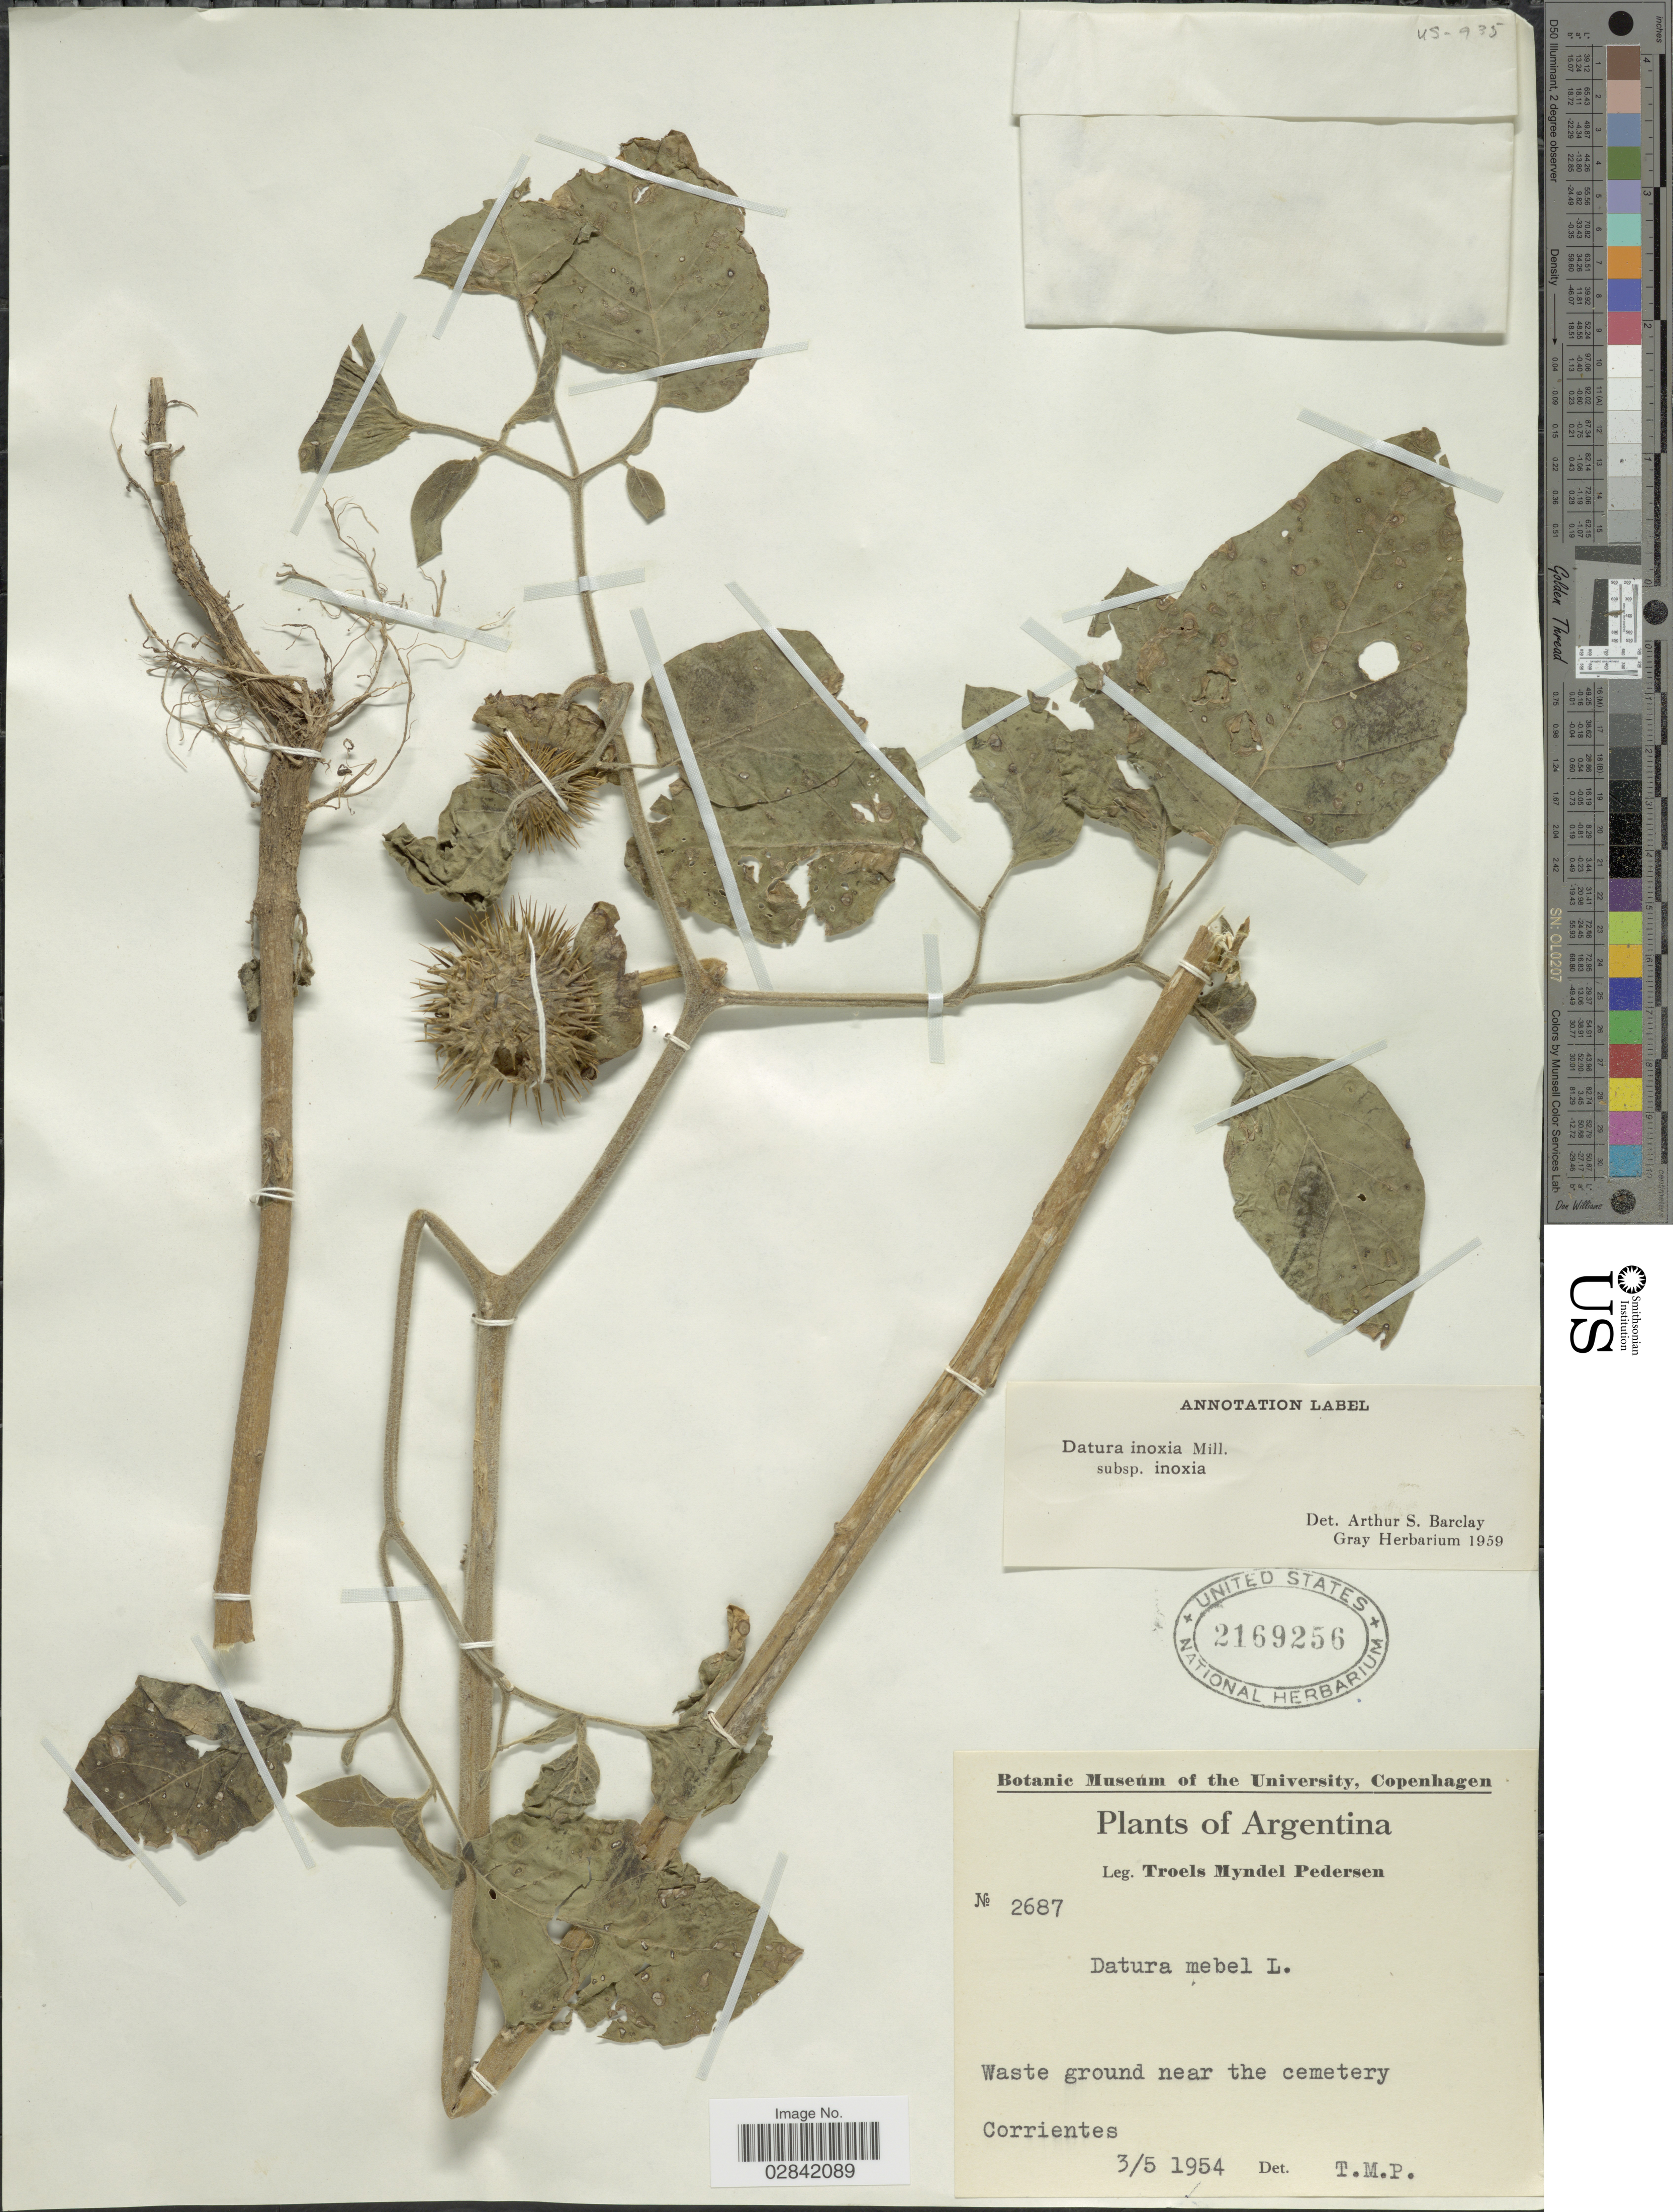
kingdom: Plantae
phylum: Tracheophyta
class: Magnoliopsida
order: Solanales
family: Solanaceae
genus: Datura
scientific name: Datura innoxia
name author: Mill.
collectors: T. Pederson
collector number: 2687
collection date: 1954-05-03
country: Argentina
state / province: Corrientes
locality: Waste ground near the cemetery, Corrientes.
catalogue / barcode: US 2169256